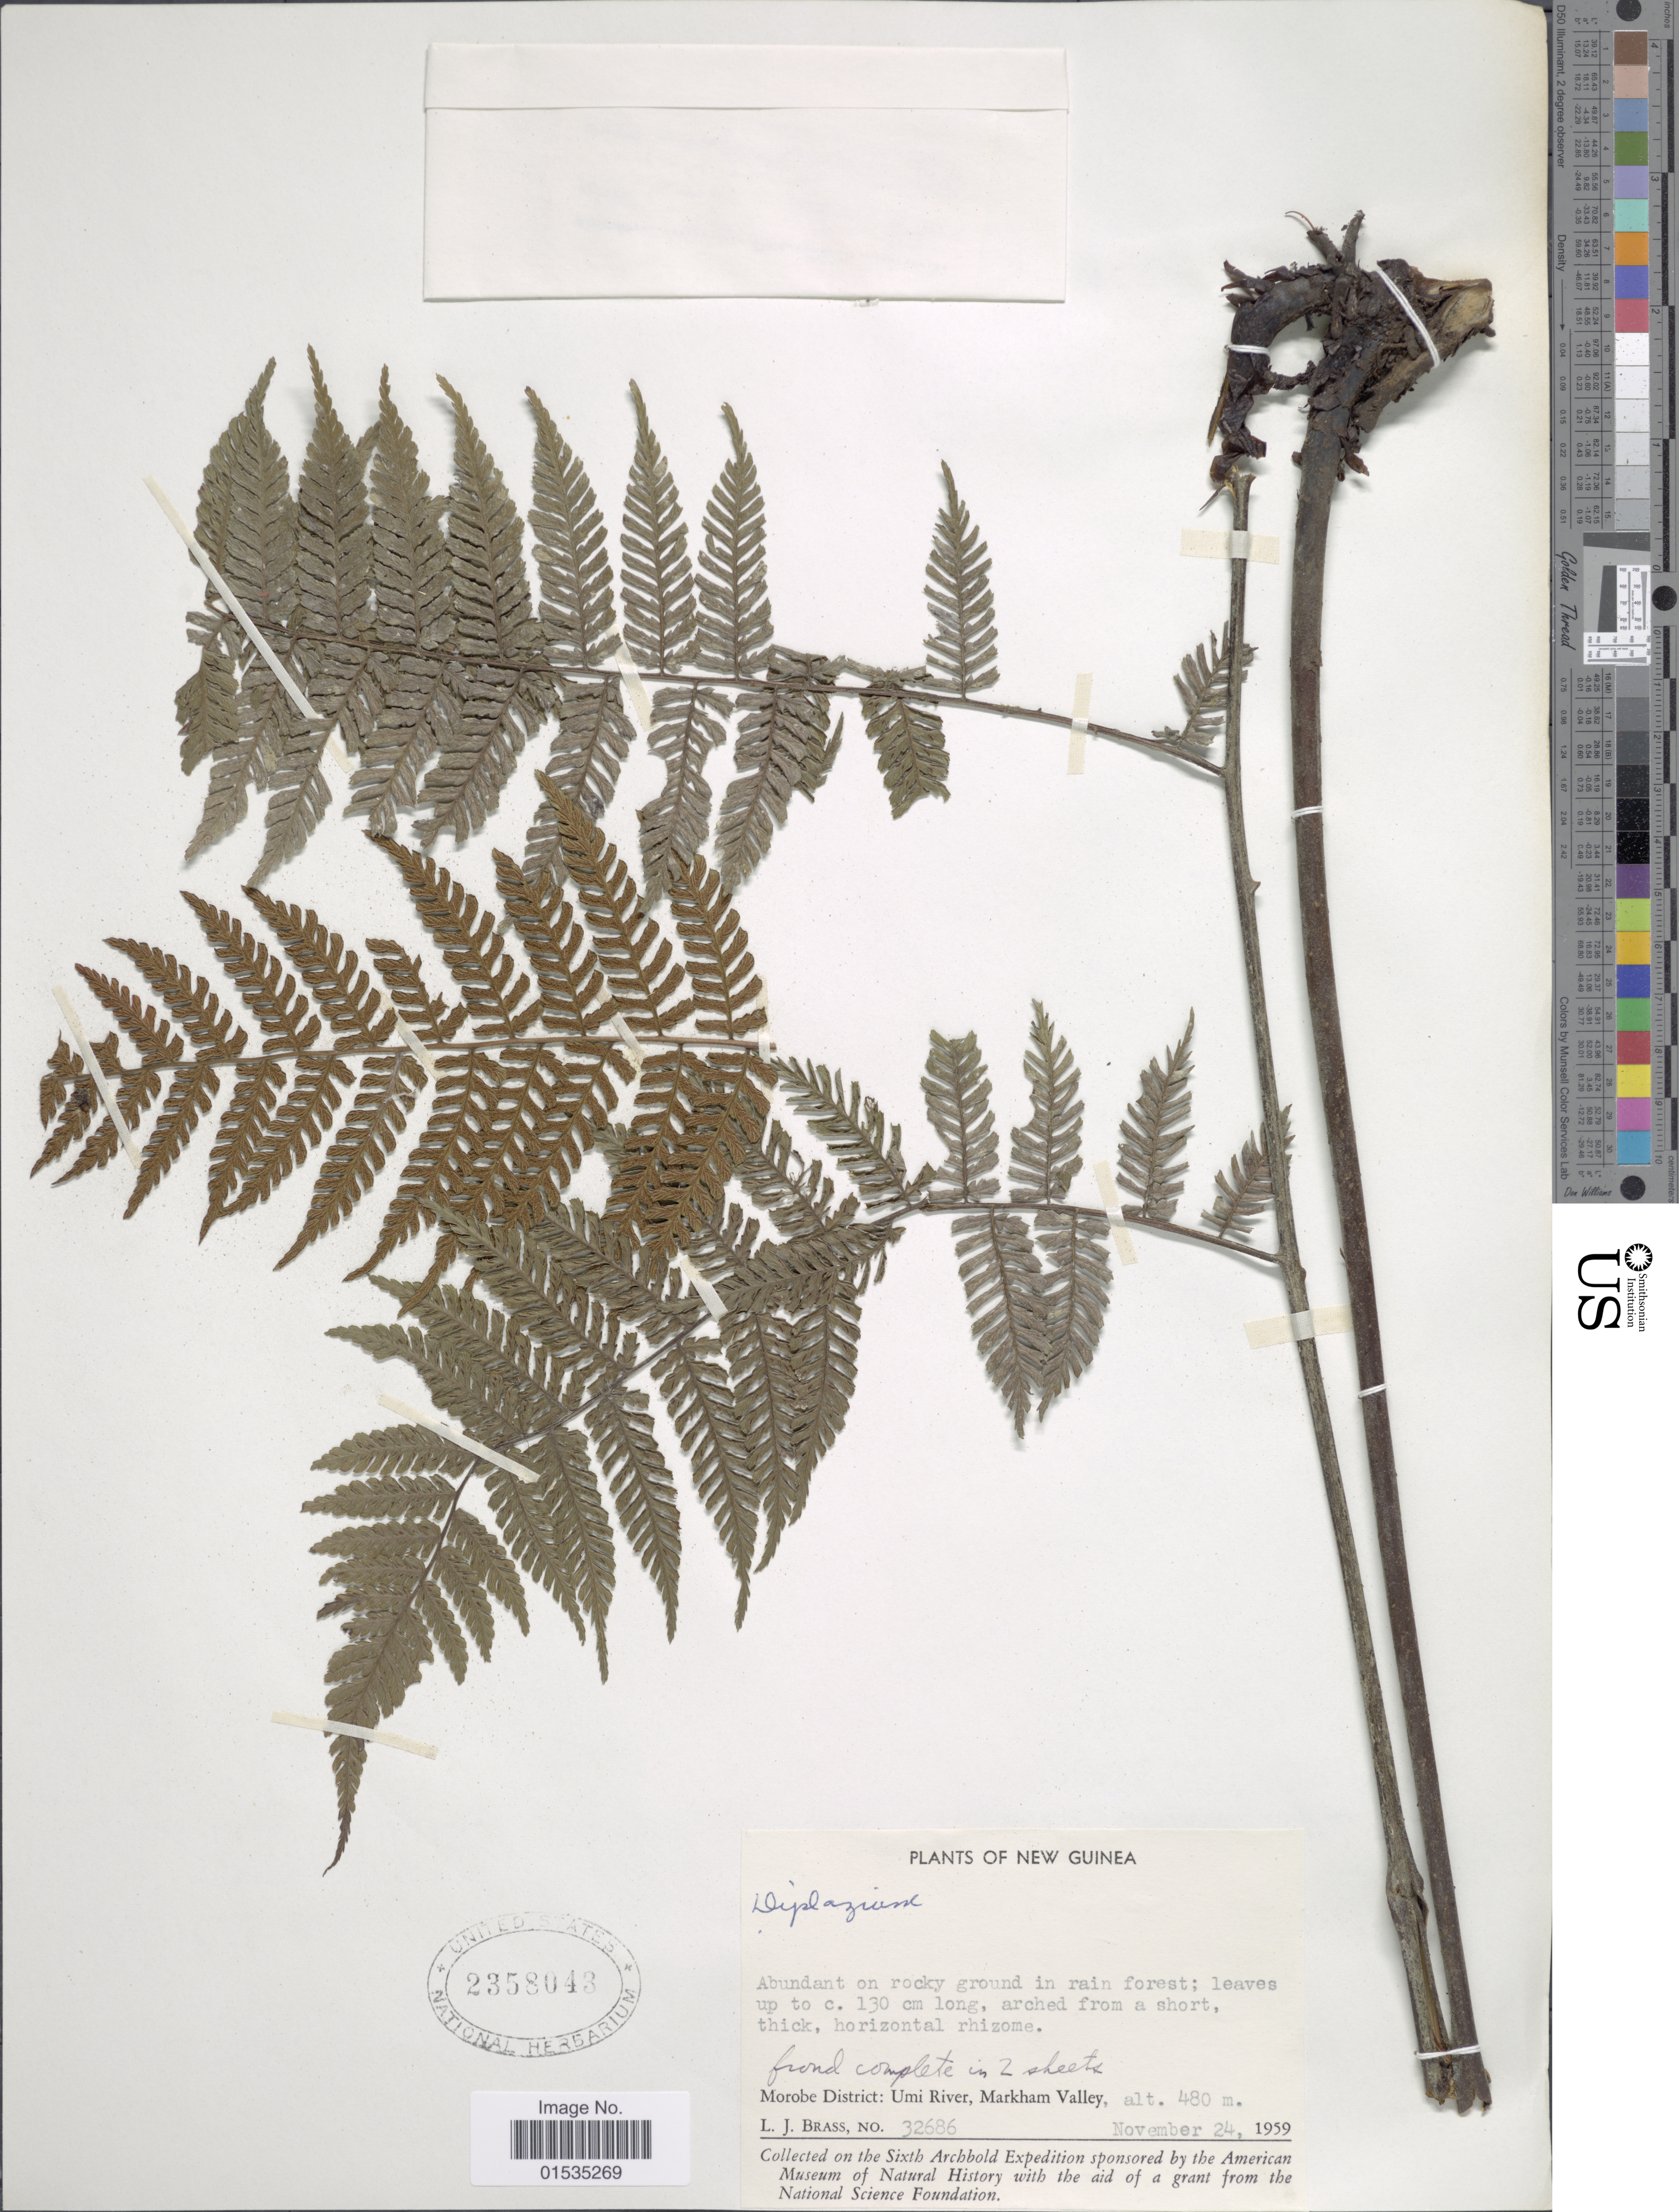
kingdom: Plantae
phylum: Tracheophyta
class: Polypodiopsida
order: Polypodiales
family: Athyriaceae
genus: Diplazium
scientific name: Diplazium sp.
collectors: L. J. Brass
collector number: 32686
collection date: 1959-11-24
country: Papua New Guinea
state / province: Morobe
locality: Umi River, Markham Valley, New Guinea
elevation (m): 480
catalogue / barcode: US 2358043